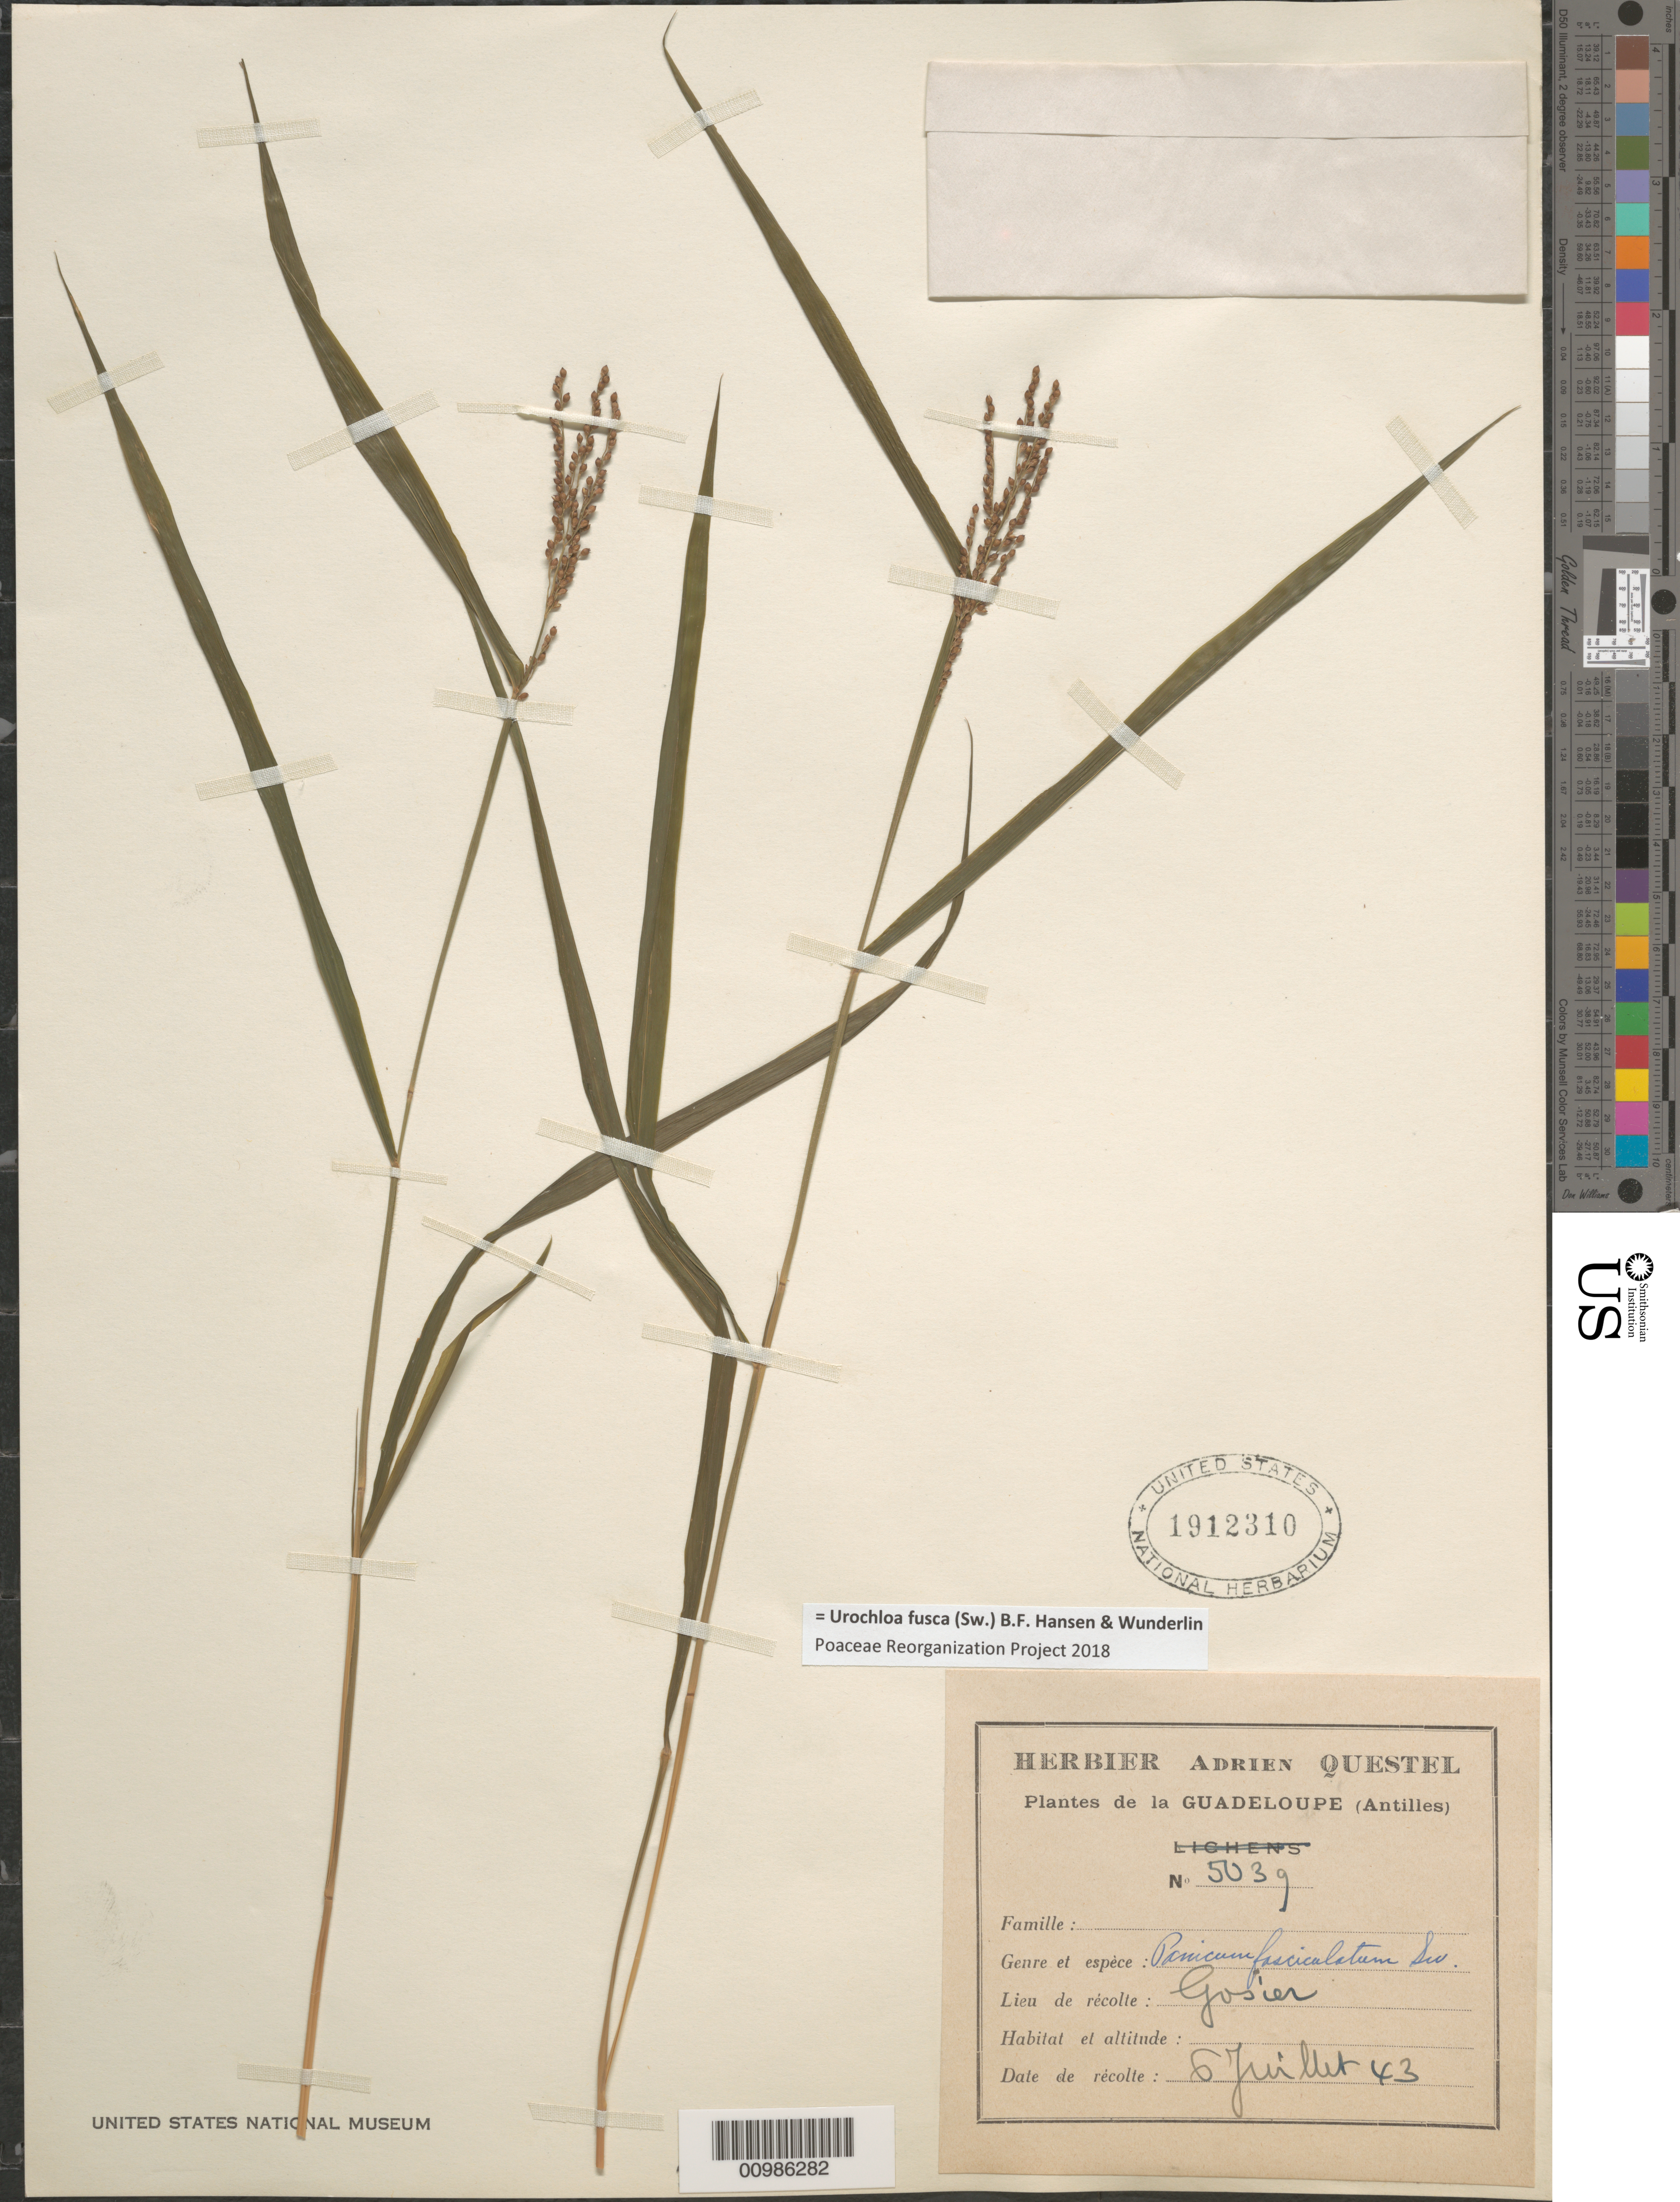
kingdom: Plantae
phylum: Tracheophyta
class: Liliopsida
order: Poales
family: Poaceae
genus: Brachiaria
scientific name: Brachiaria fasciculata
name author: (Sw.) Parodi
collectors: A. Questel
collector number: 5039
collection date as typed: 06 Jul 1943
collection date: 1943-07-06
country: Guadeloupe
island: Basse Terre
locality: Gosier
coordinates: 0 N, 0 E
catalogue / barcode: US 1912310